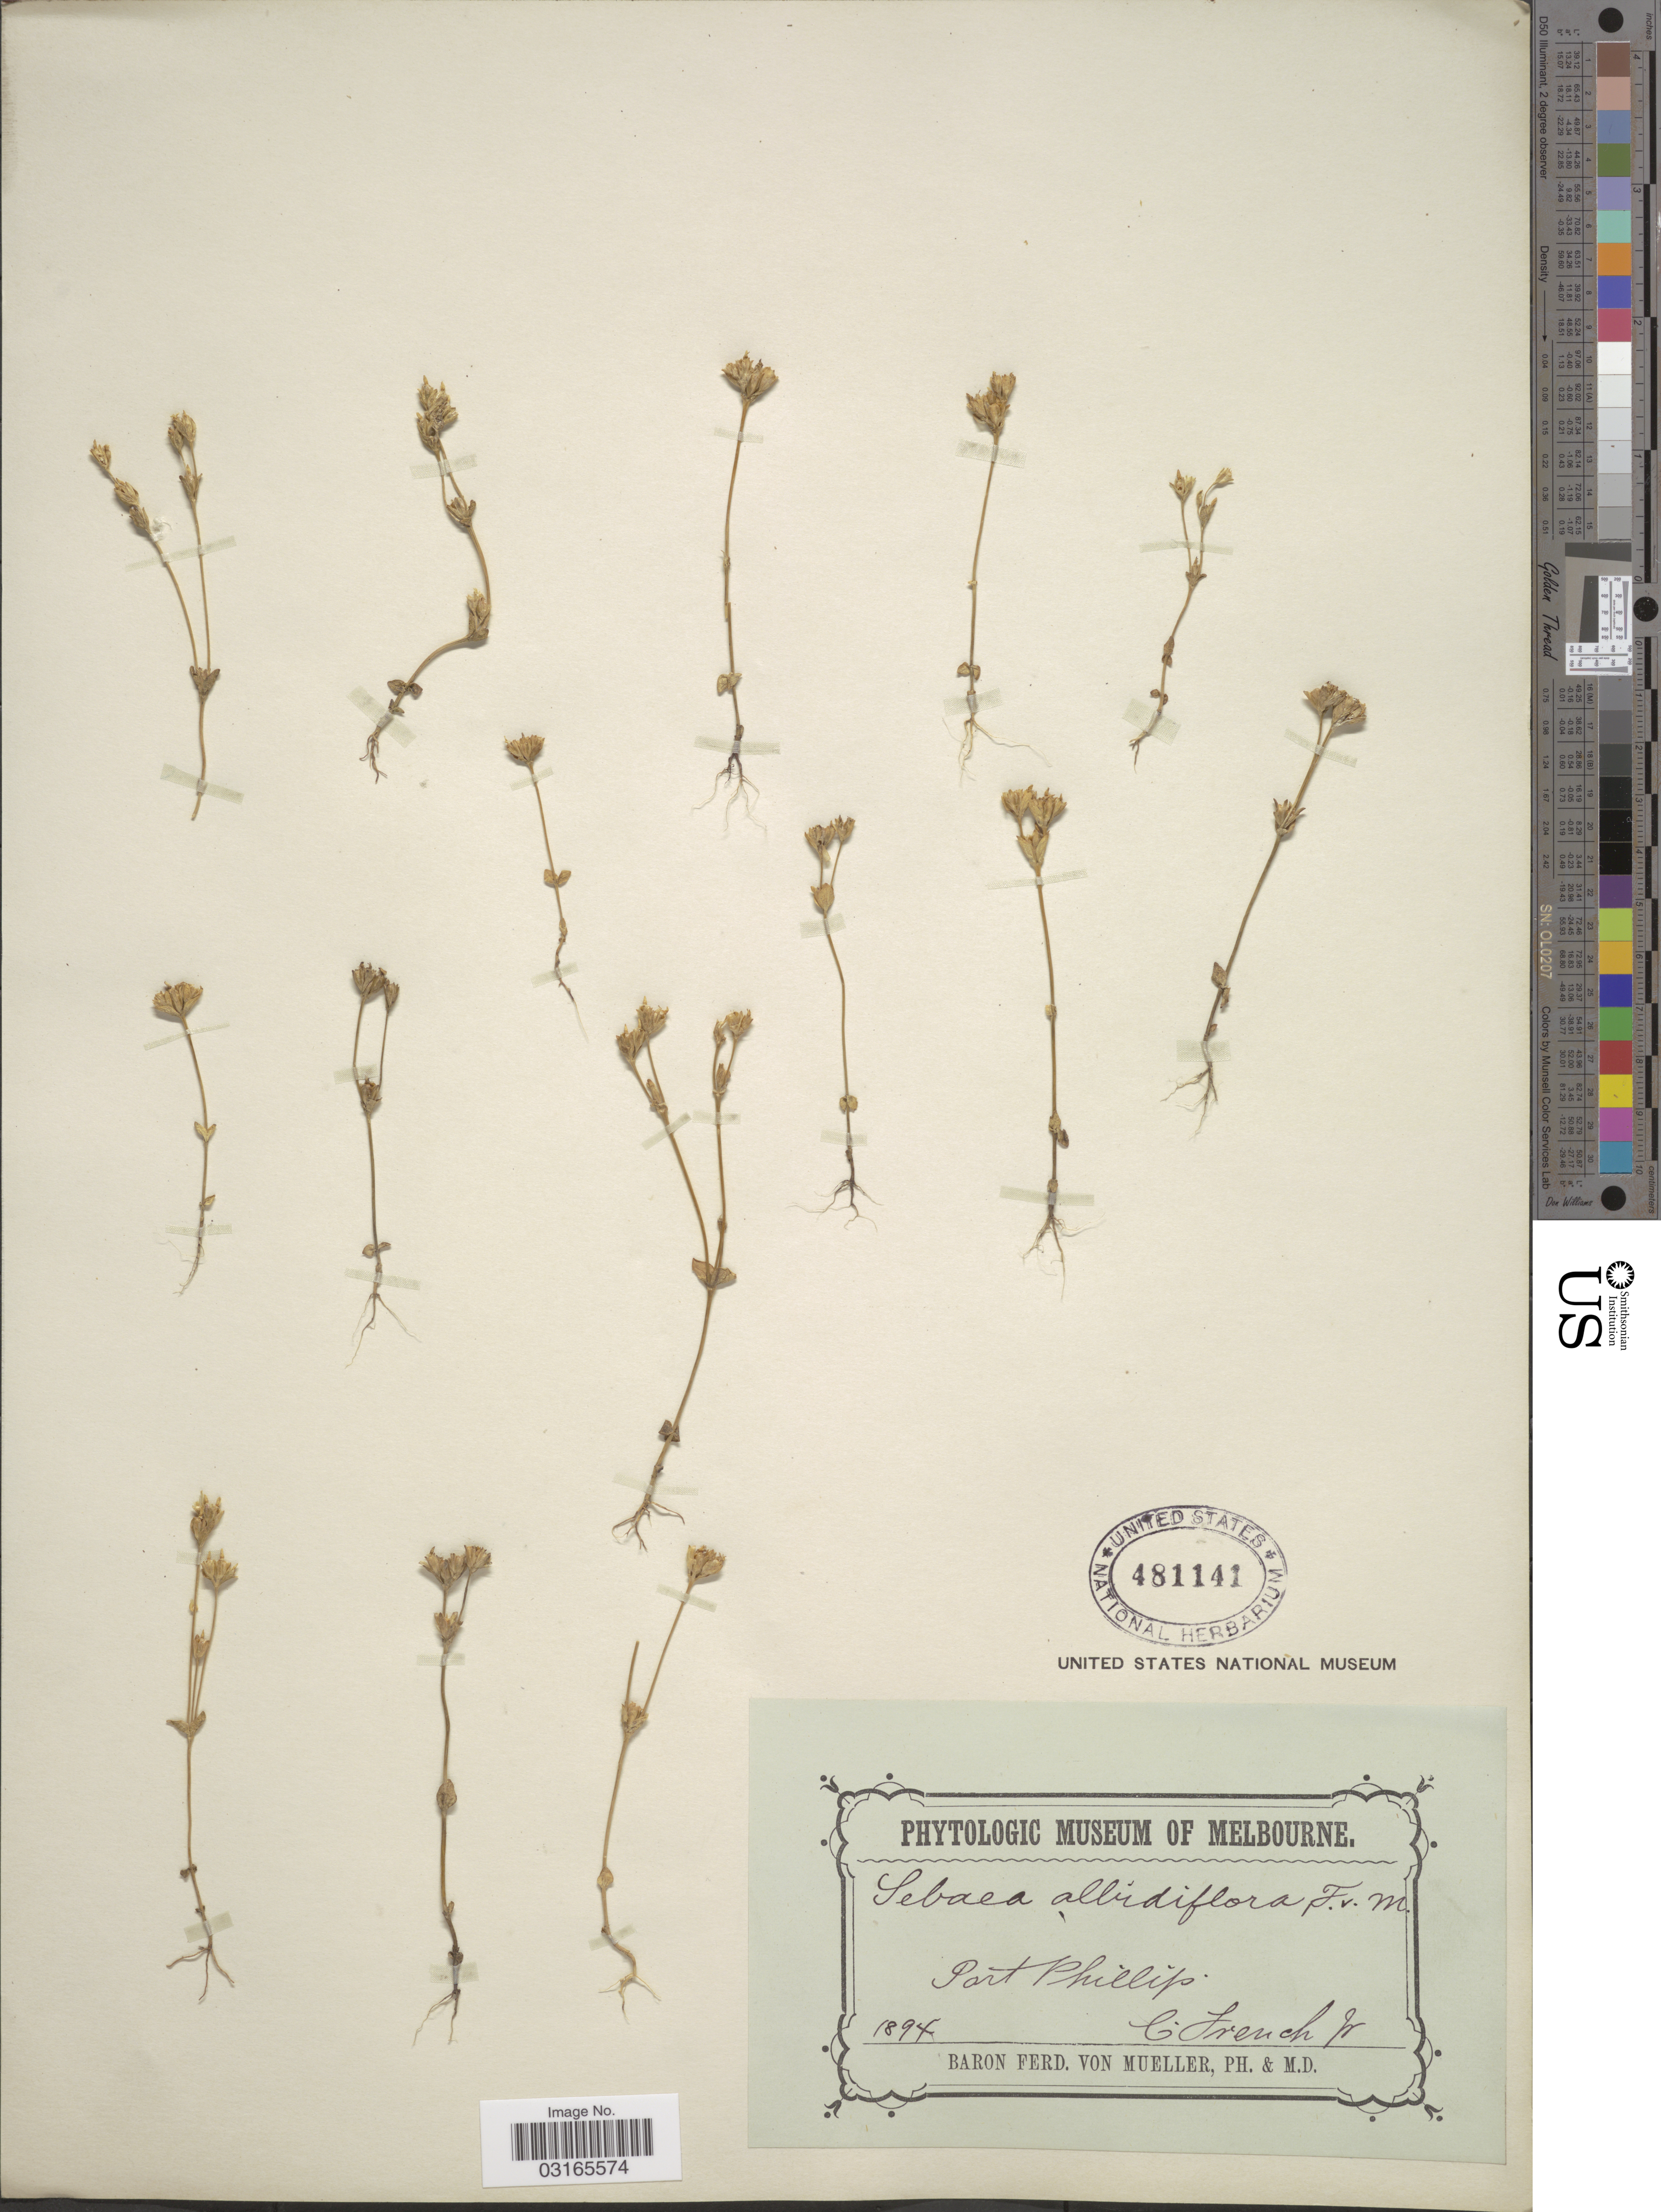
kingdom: Plantae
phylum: Tracheophyta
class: Magnoliopsida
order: Gentianales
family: Gentianaceae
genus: Sebaea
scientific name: Sebaea albidiflora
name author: F. Muell.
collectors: C. French Jr.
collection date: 1894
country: Australia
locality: Port Phillip.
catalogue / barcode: US 481141